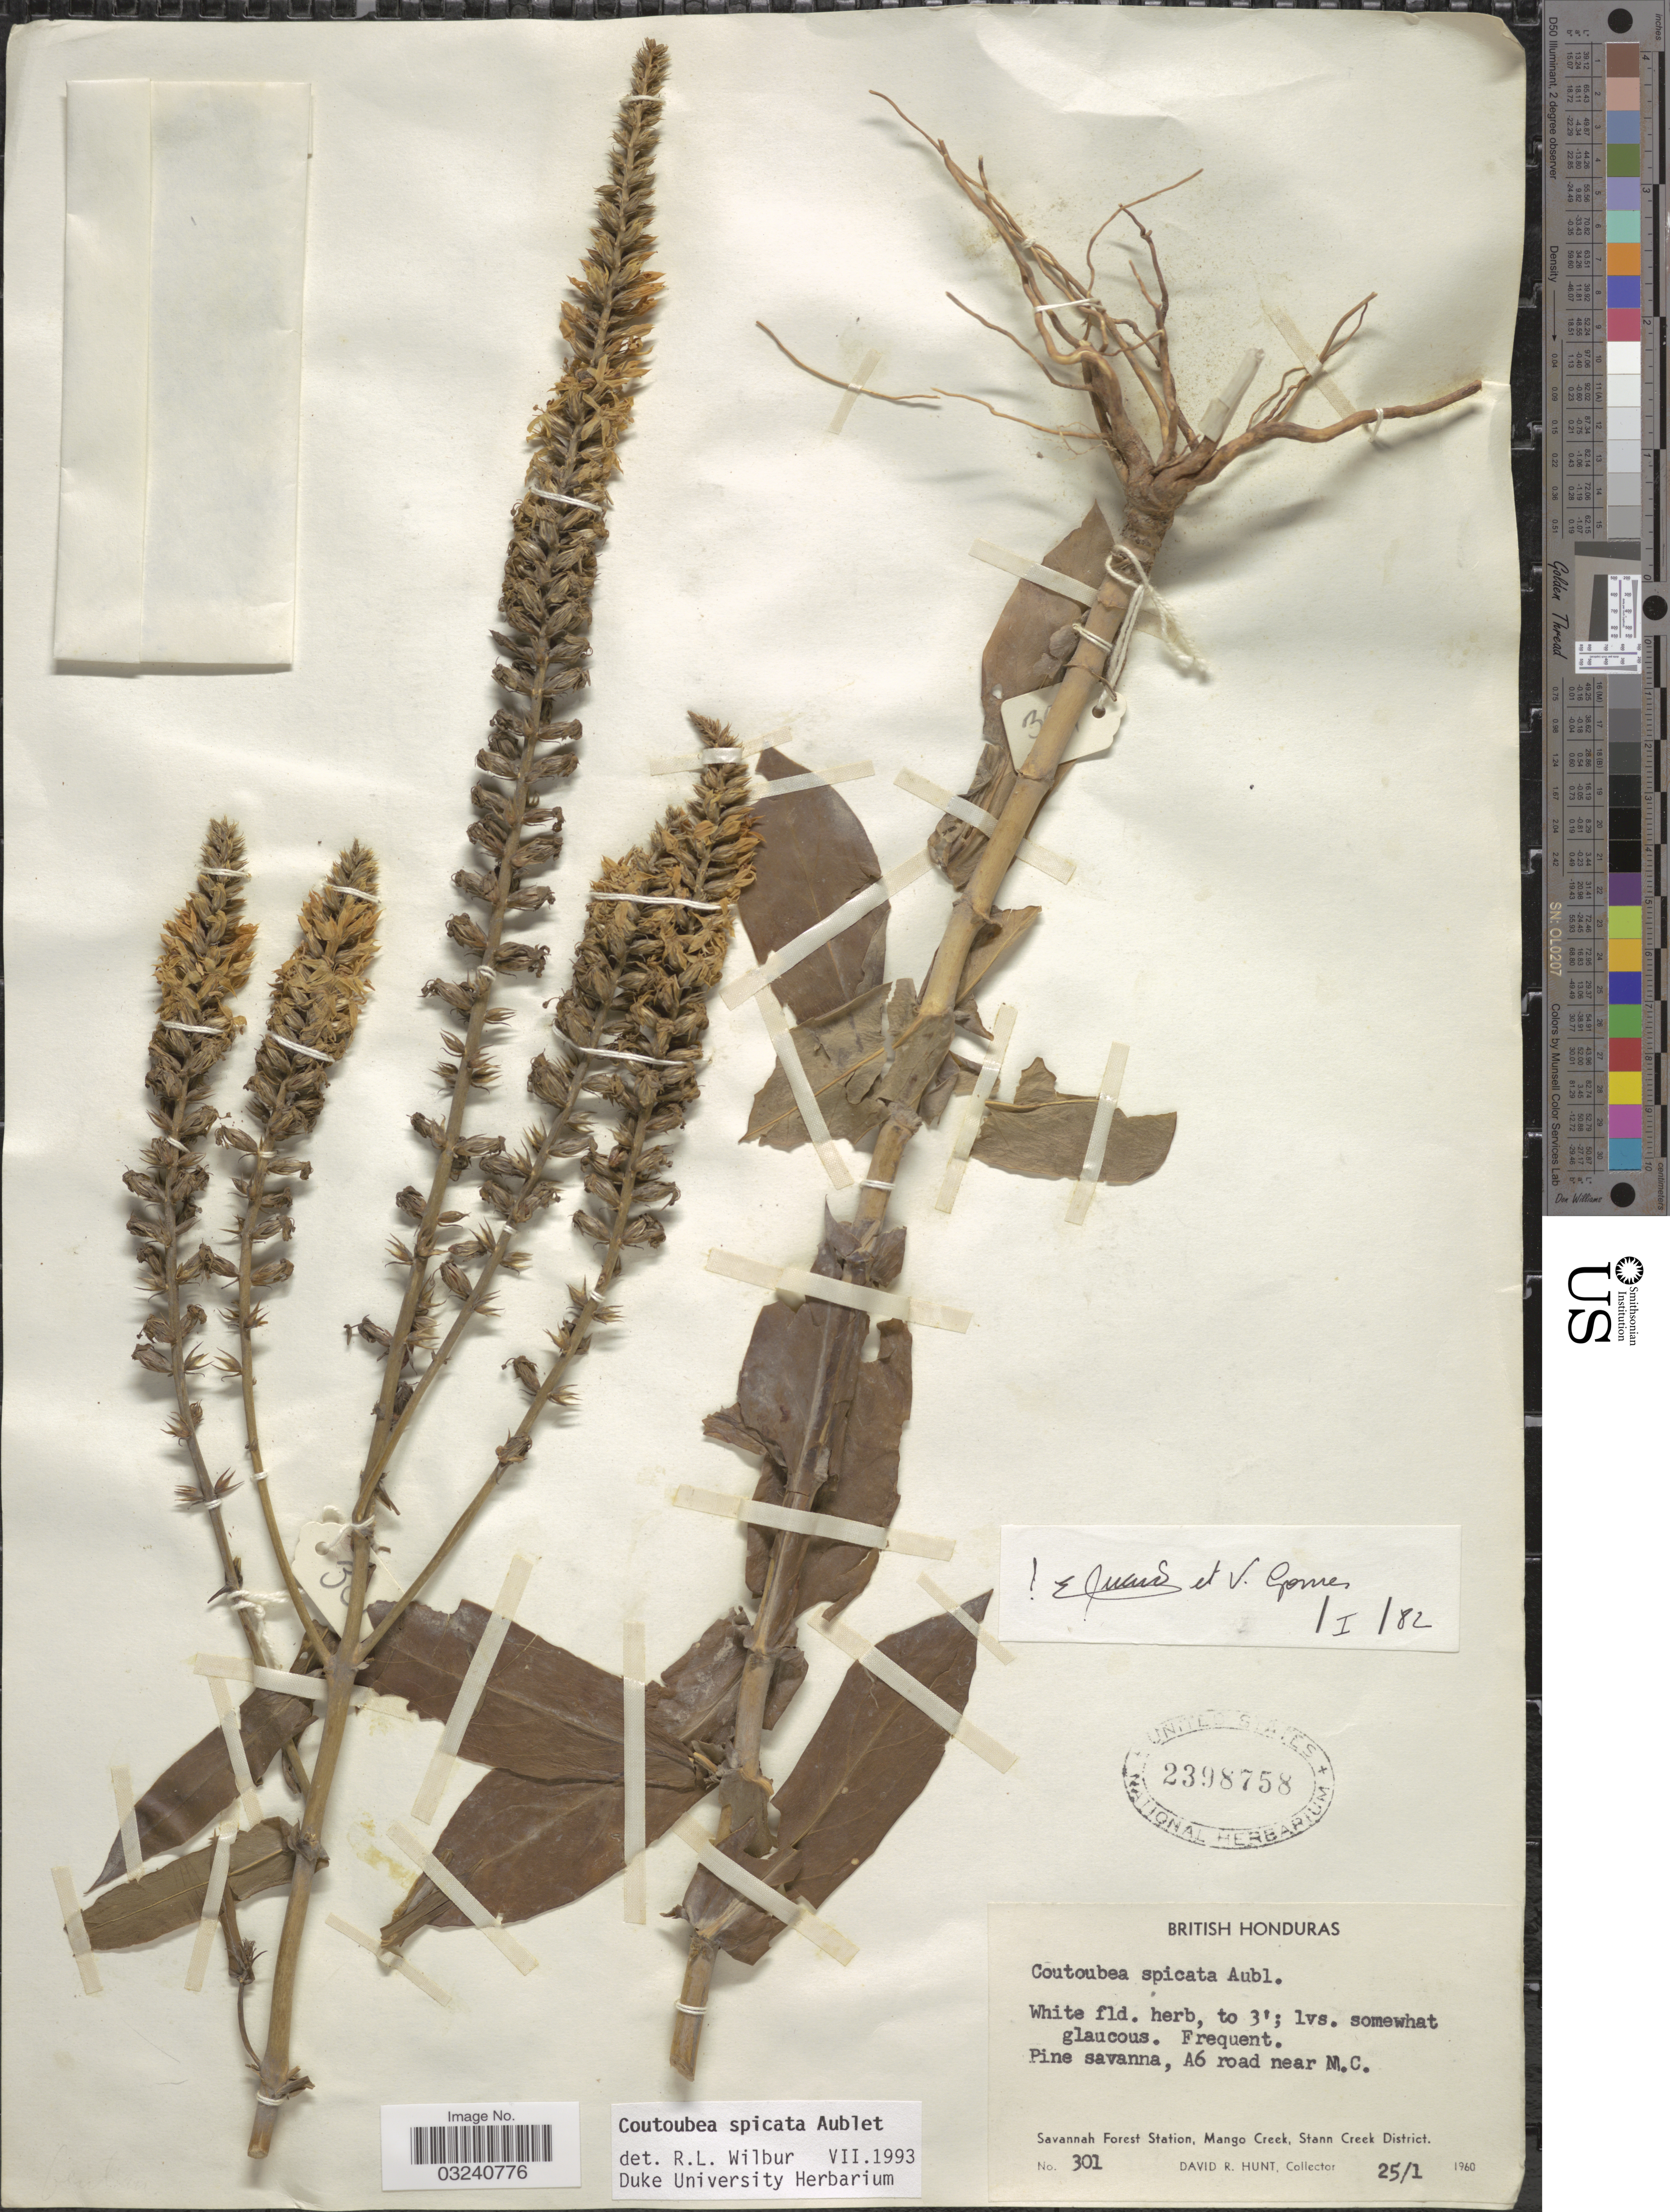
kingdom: Plantae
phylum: Tracheophyta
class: Magnoliopsida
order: Gentianales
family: Gentianaceae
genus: Coutoubea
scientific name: Coutoubea spicata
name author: Aubl.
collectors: D. Hunt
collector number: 301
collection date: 1960-01-25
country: Belize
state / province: Stann Creek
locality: British Honduras. Pine savanna, A6 road near M. C. Savannah Forest Station, Mango Creek, Stann Creek District.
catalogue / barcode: US 2398758